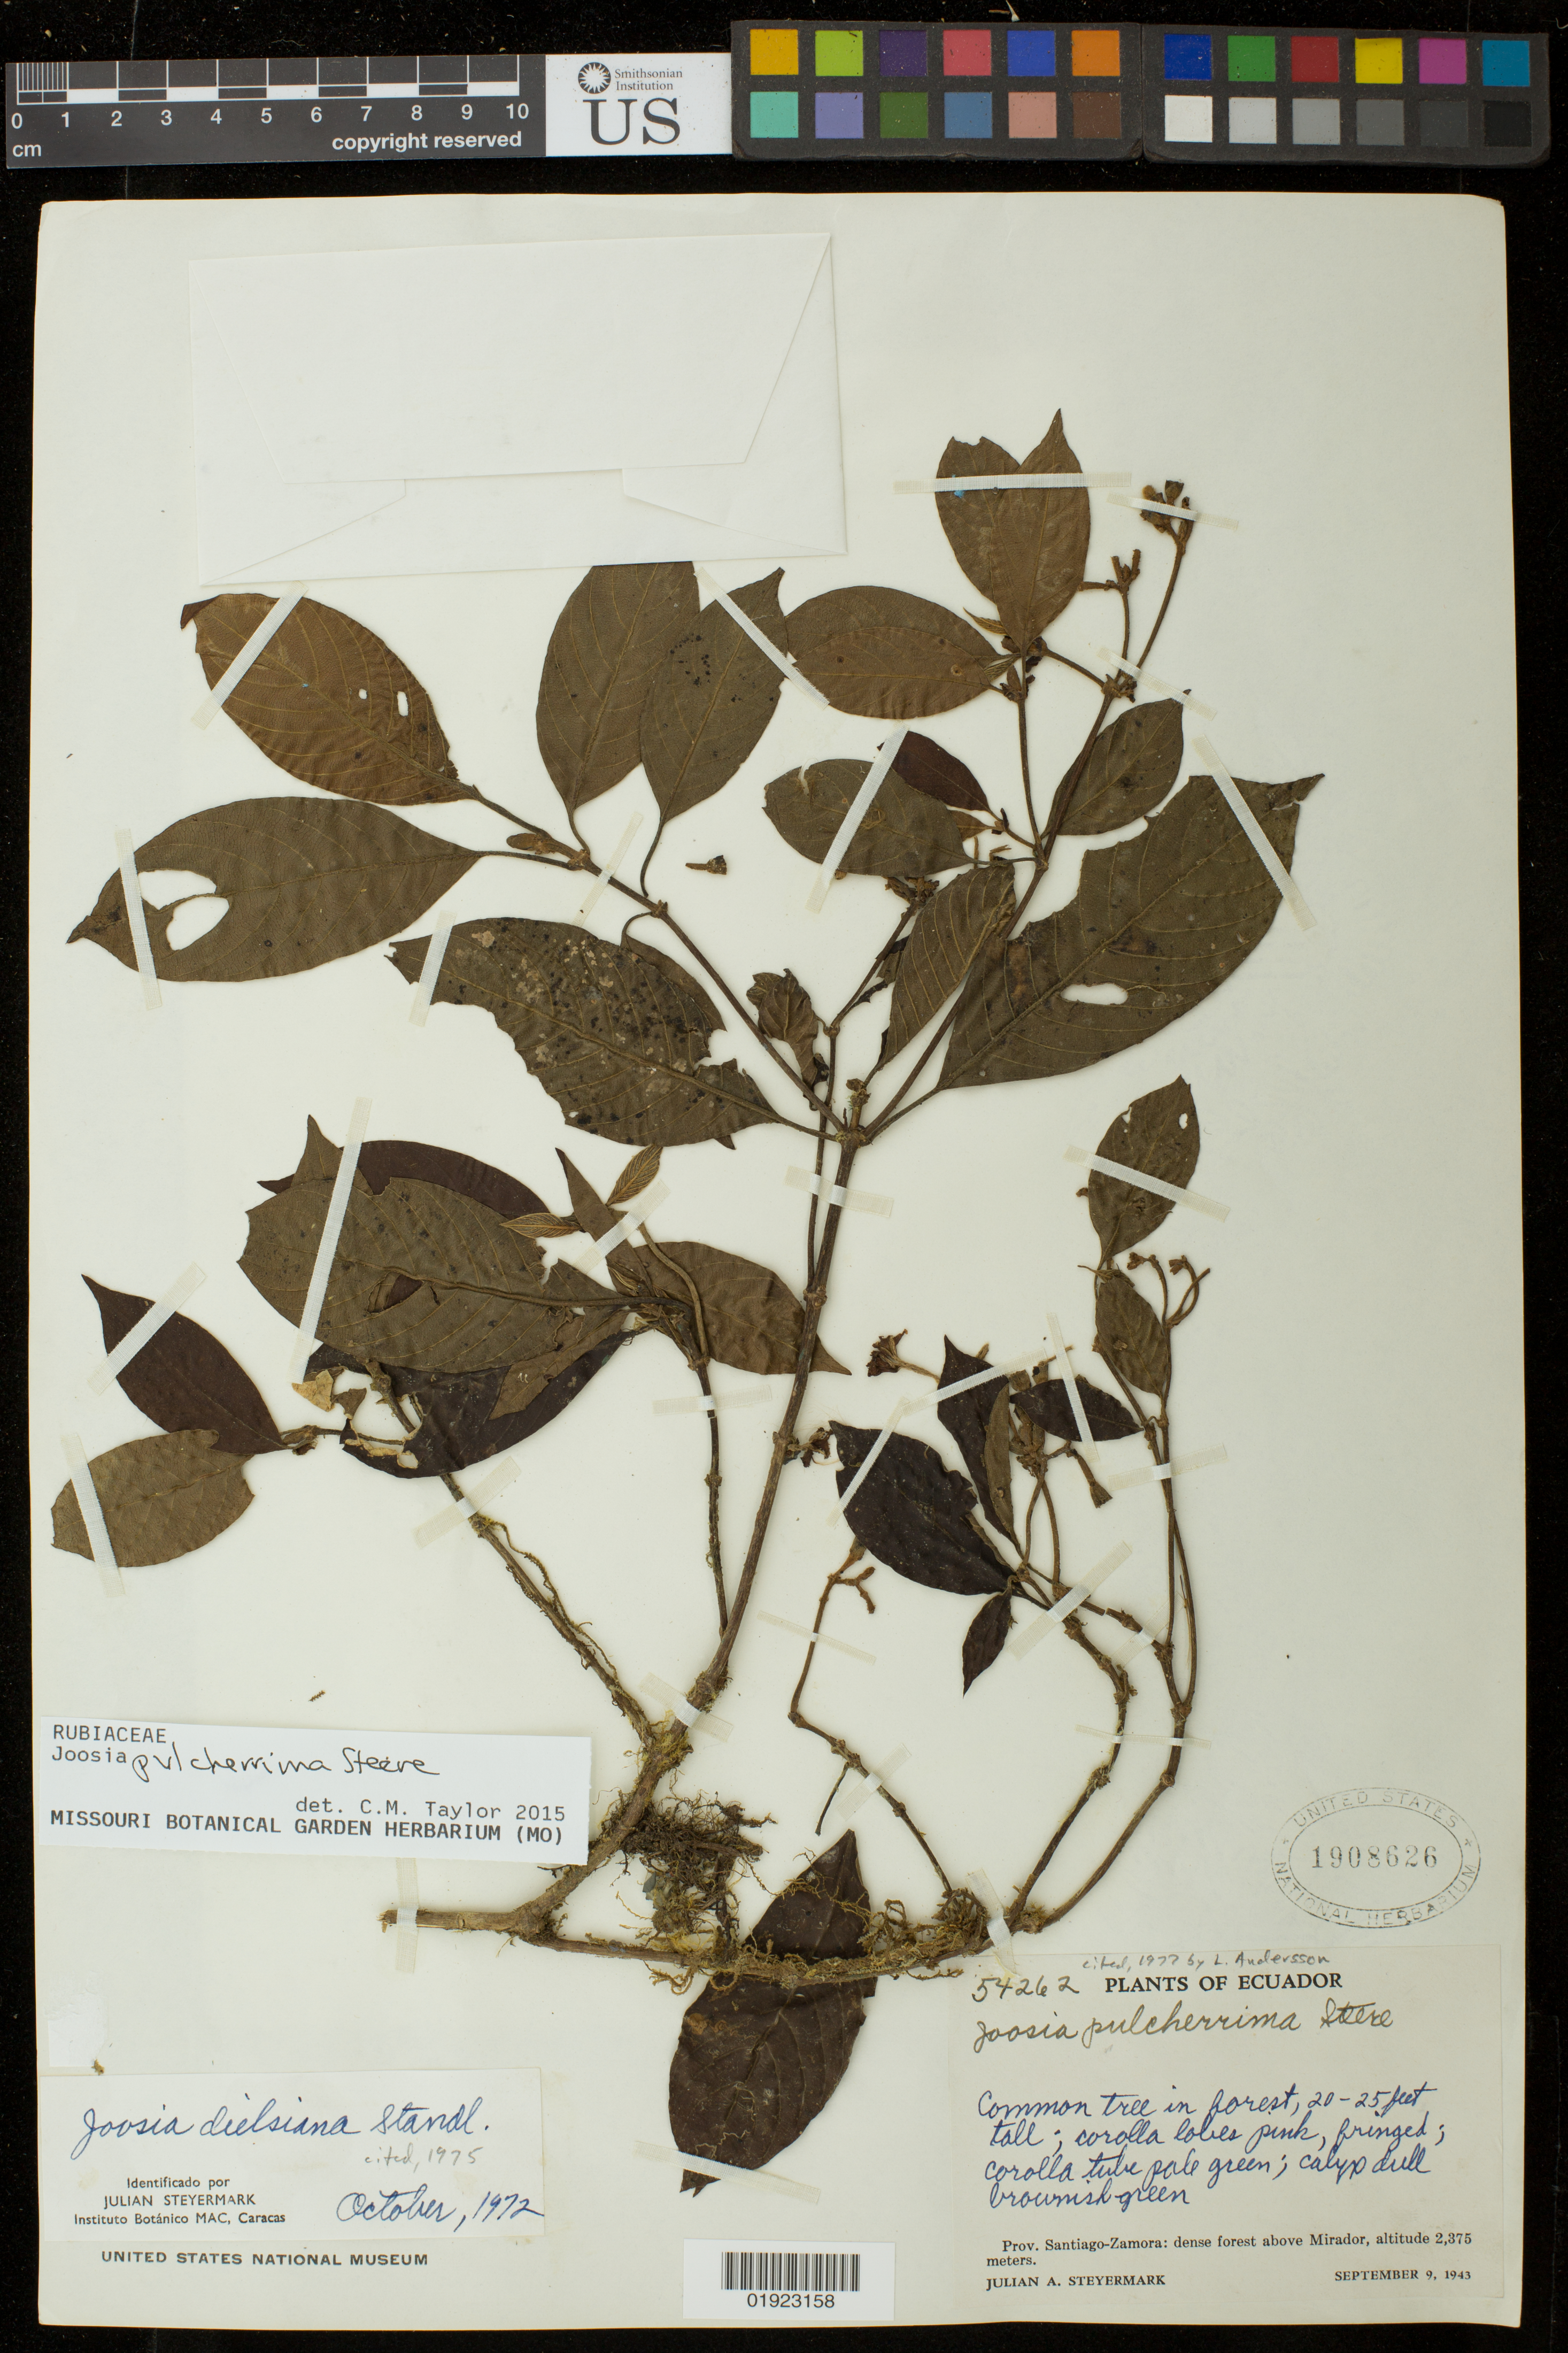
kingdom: Plantae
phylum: Tracheophyta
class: Magnoliopsida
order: Gentianales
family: Rubiaceae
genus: Joosia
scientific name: Joosia pulcherrima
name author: Steere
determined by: Taylor, Charlotte M.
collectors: J. Steyermark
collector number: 54262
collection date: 1943-09-09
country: Ecuador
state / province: Morona-Santiago / Zamora-Chinchipe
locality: Above Mirador.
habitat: Dense forest.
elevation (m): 2375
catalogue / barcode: US 1908626